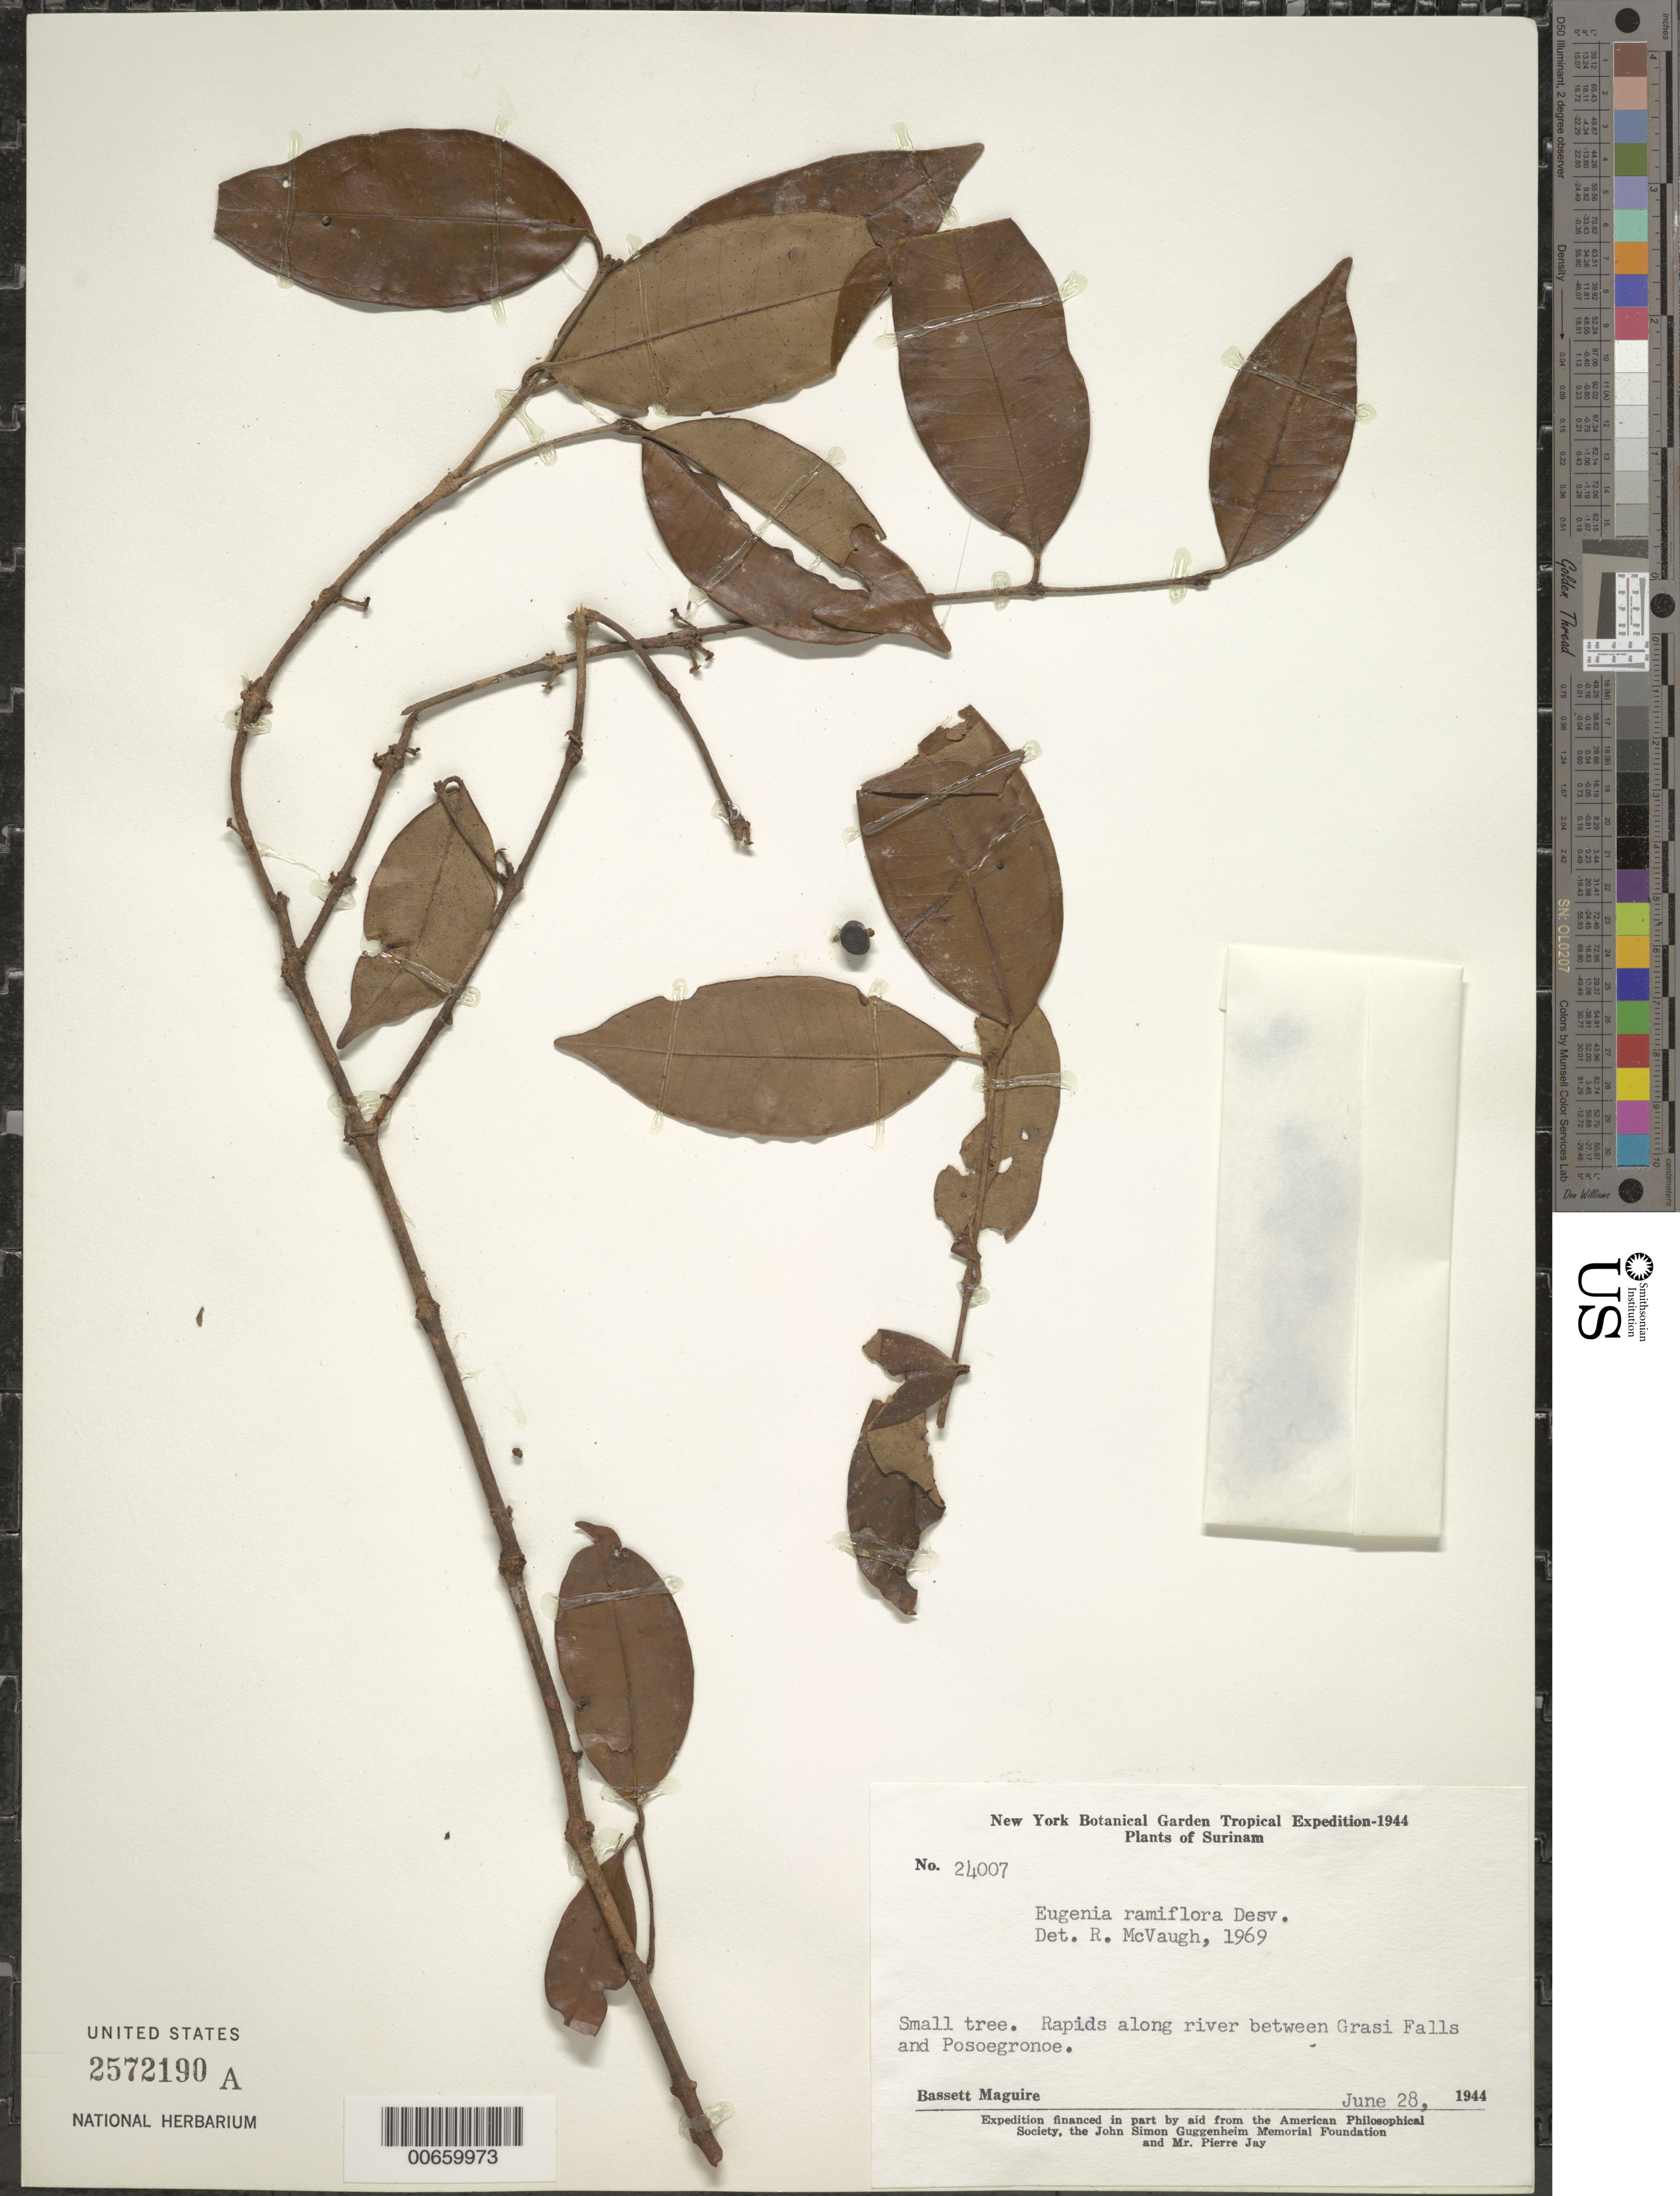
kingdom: Plantae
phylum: Tracheophyta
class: Magnoliopsida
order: Myrtales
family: Myrtaceae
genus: Eugenia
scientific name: Eugenia ramiflora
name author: Desv.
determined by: McVaugh, R.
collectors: B. Maguire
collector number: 24007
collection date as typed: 28-Jun-44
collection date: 1944-06-28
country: Suriname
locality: Saramacca River, betw. Grassi Falls and Posoegronoe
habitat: Rapids along river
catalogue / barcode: US 2572190A